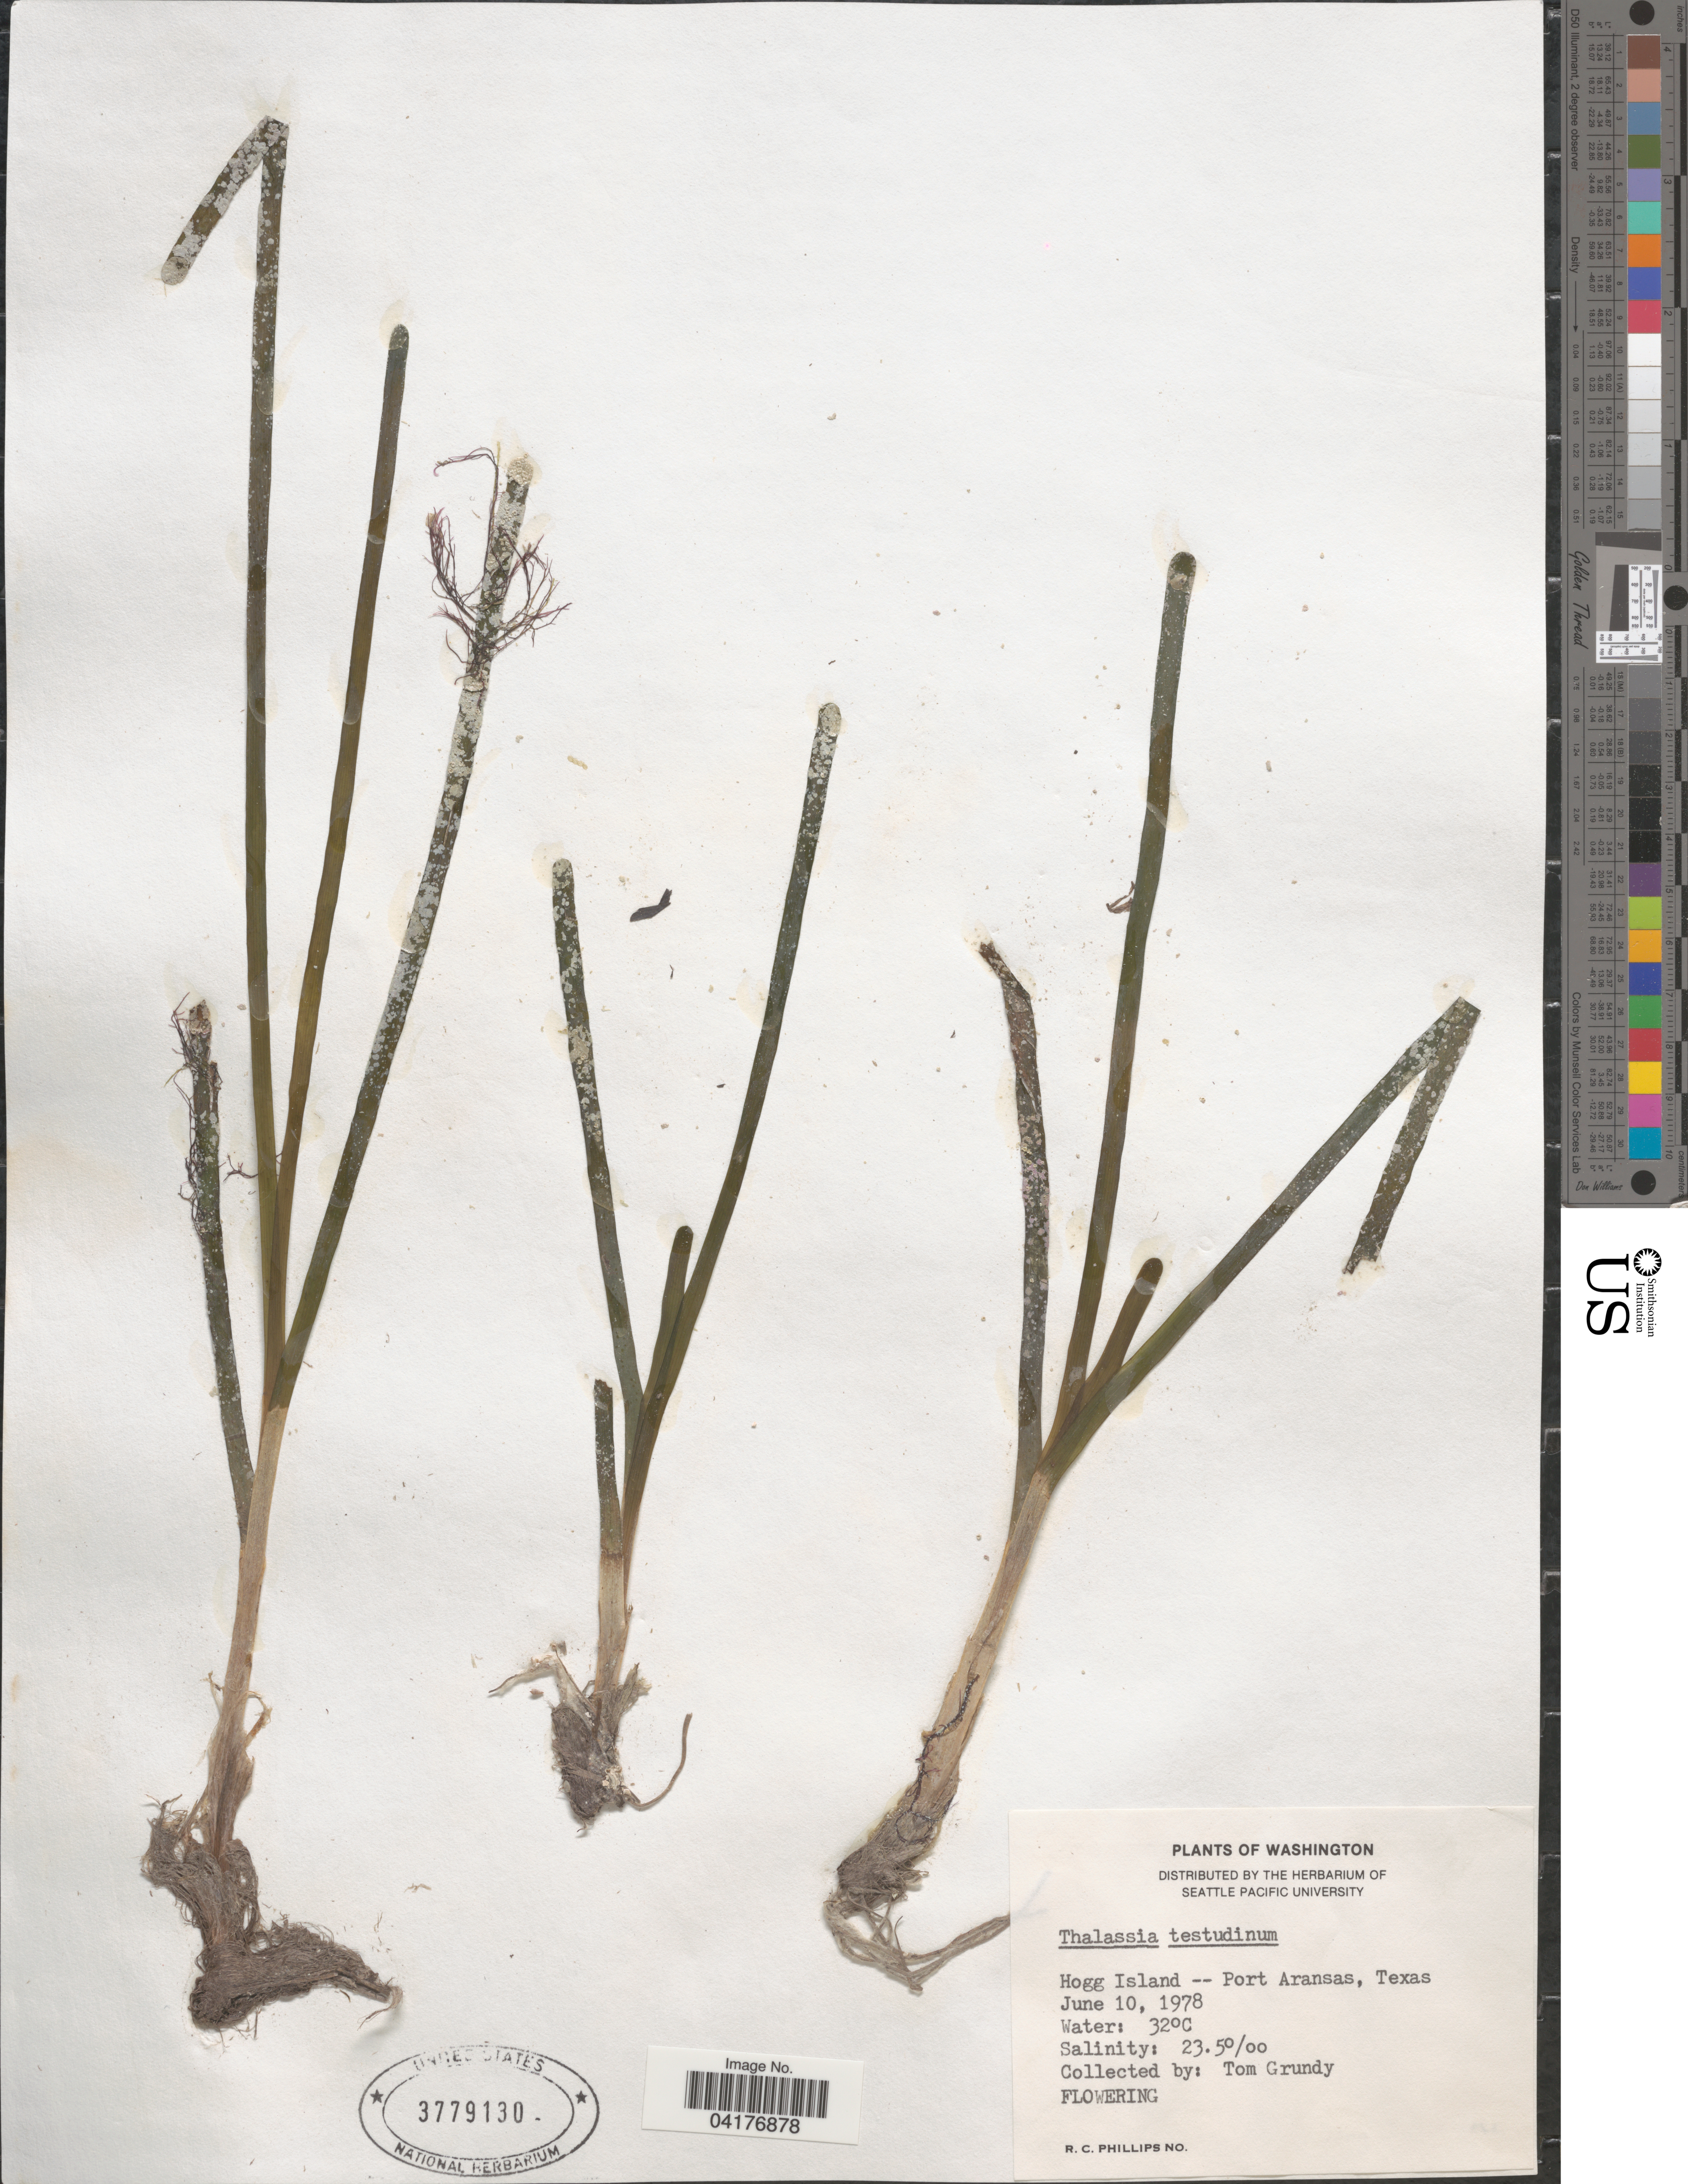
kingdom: Plantae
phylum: Tracheophyta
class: Liliopsida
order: Alismatales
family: Hydrocharitaceae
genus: Thalassia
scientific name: Thalassia testudinum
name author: Banks & Sol. ex K.D. Koenig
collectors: T. Grundy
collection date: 1978-06-10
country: United States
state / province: Texas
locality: Hogg Island -- Port Aransas.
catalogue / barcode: US 3779130